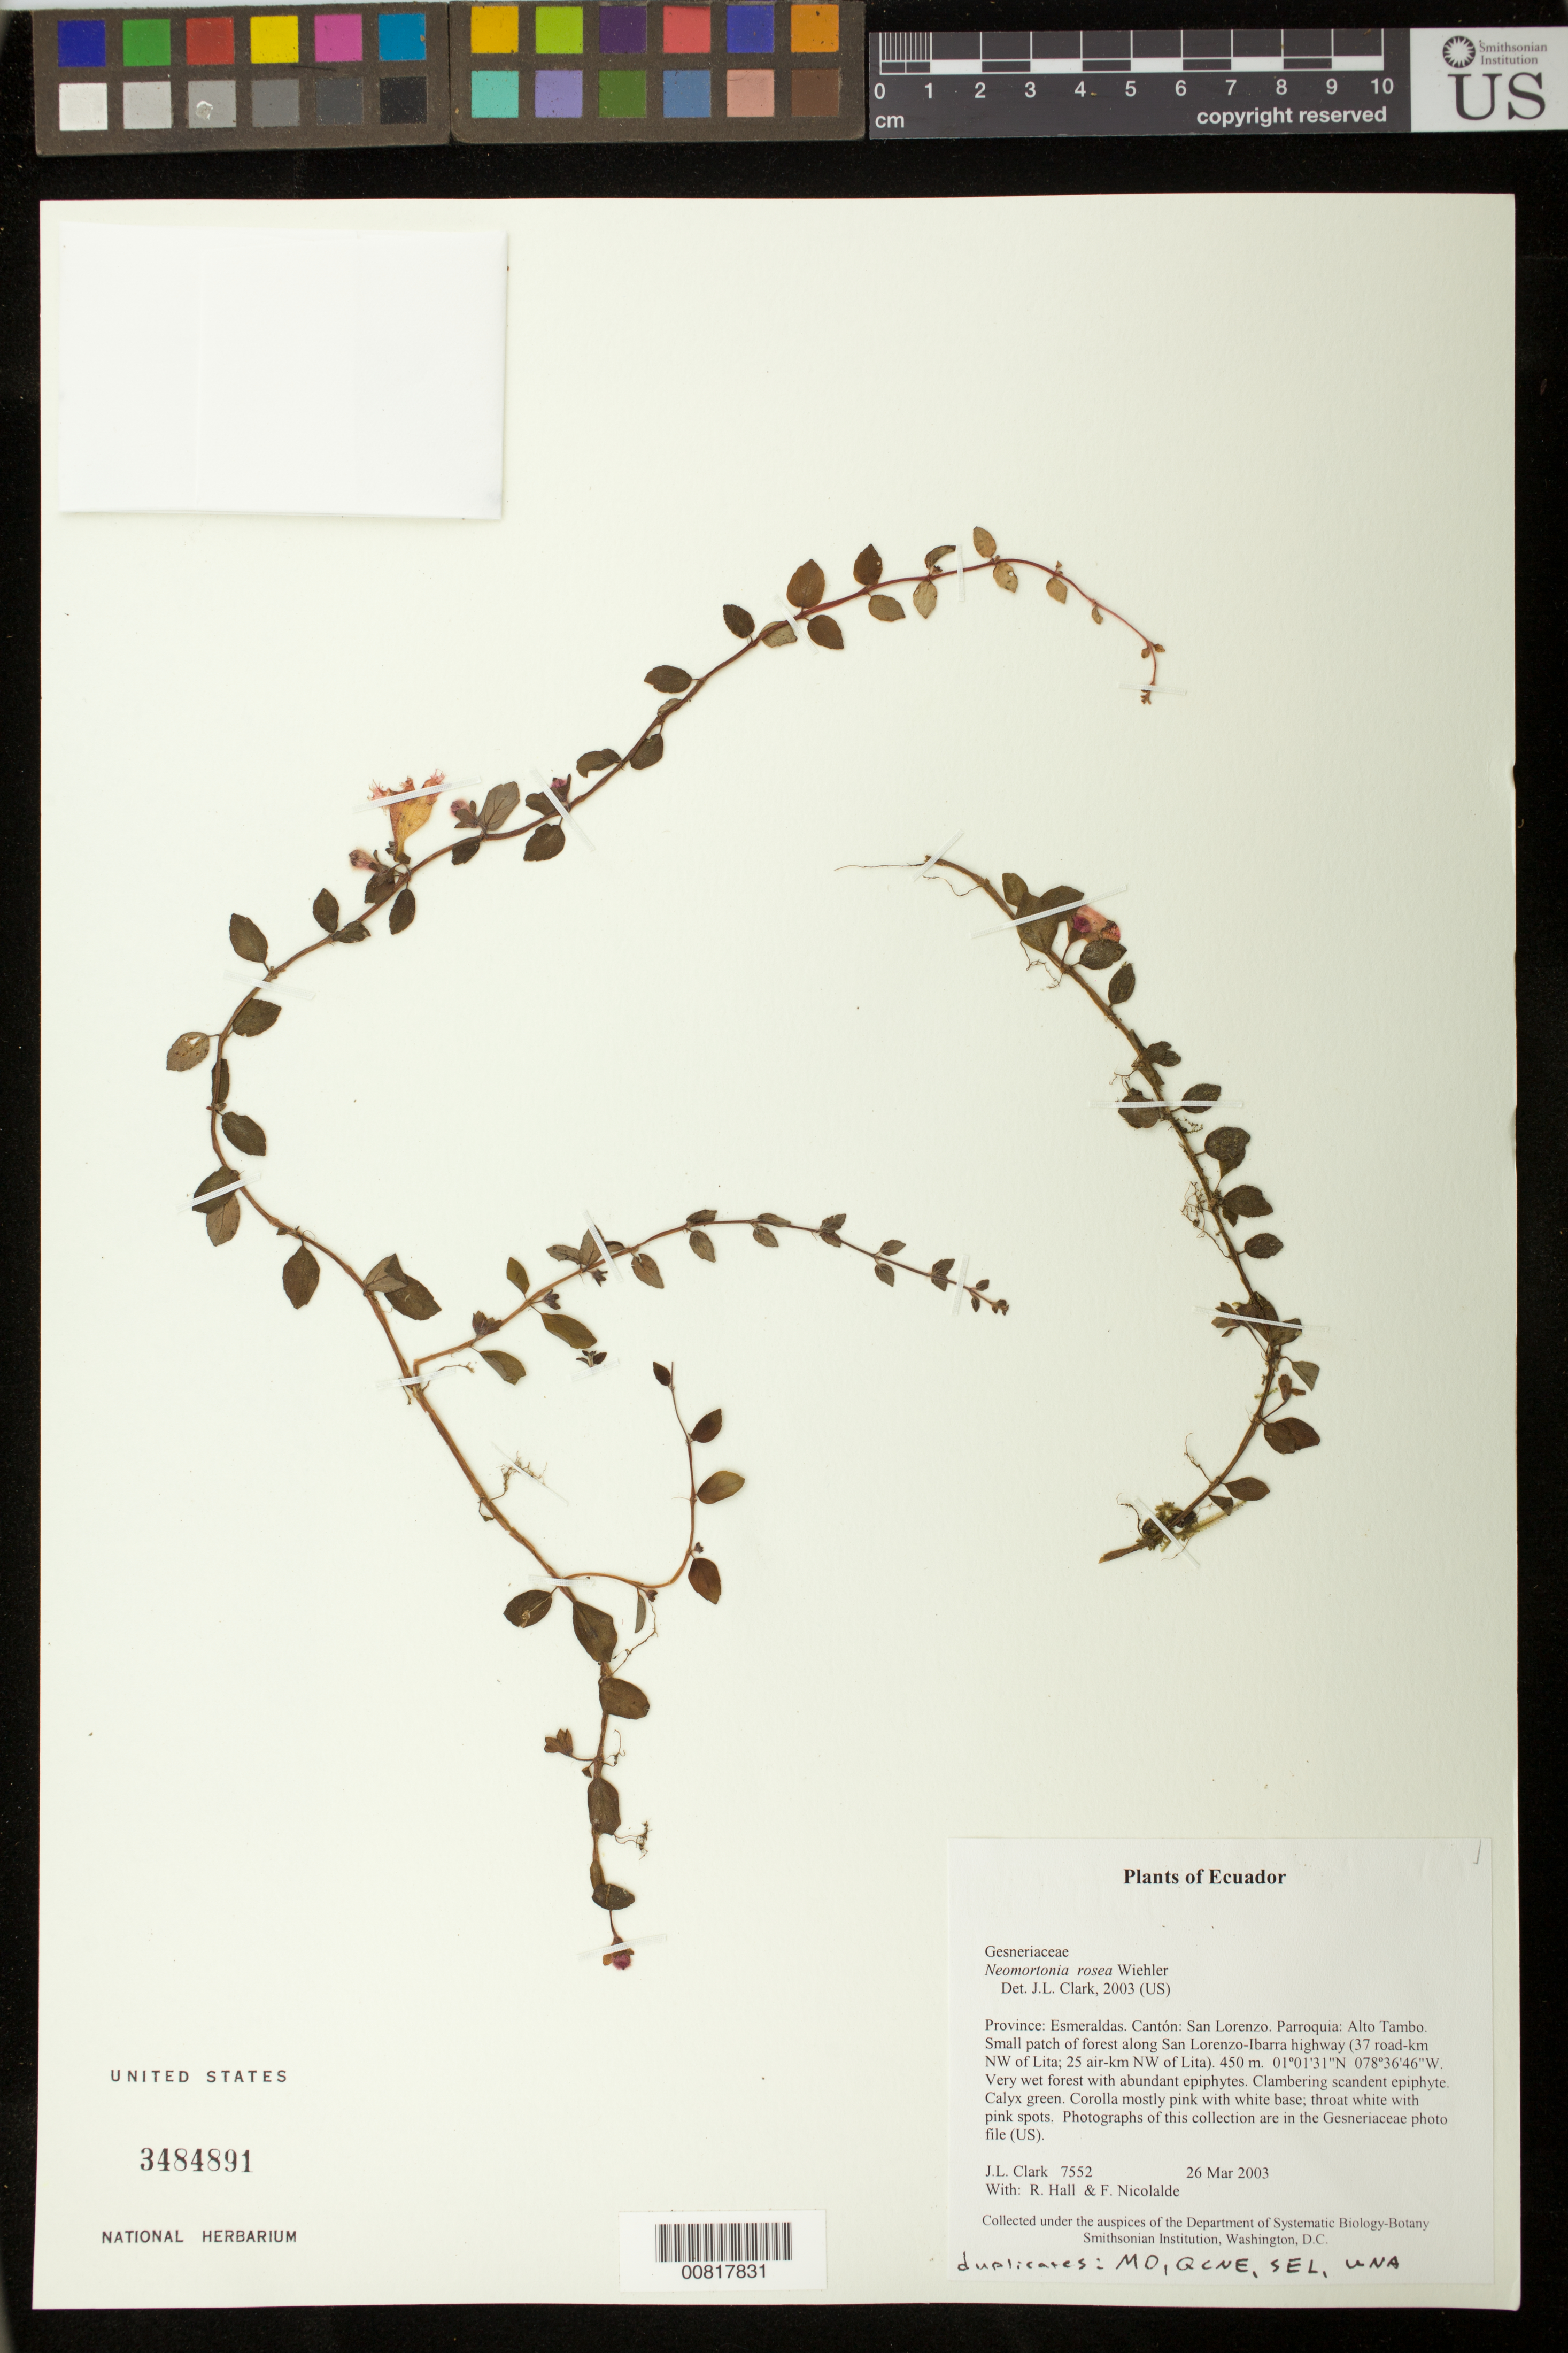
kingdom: Plantae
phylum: Tracheophyta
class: Magnoliopsida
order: Lamiales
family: Gesneriaceae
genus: Neomortonia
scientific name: Neomortonia rosea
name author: Wiehler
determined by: Clark, J. L., (SEL), The Marie Selby Botanical Garden (UNITED STATES)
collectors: J. L. Clark, R. Hall & F. Nicolalde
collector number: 7552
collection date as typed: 26 Mar 2003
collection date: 2003-03-26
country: Ecuador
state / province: Esmeraldas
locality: San Lorenzo. Parroquia: Alto Tambo. Small patch of forest along San Lorenzo-Ibarra highway (37 road-km NW of Lita; 25 air-km NW of Lita).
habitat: Very wet forest with abundant epiphytes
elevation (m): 450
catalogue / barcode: US 3484891